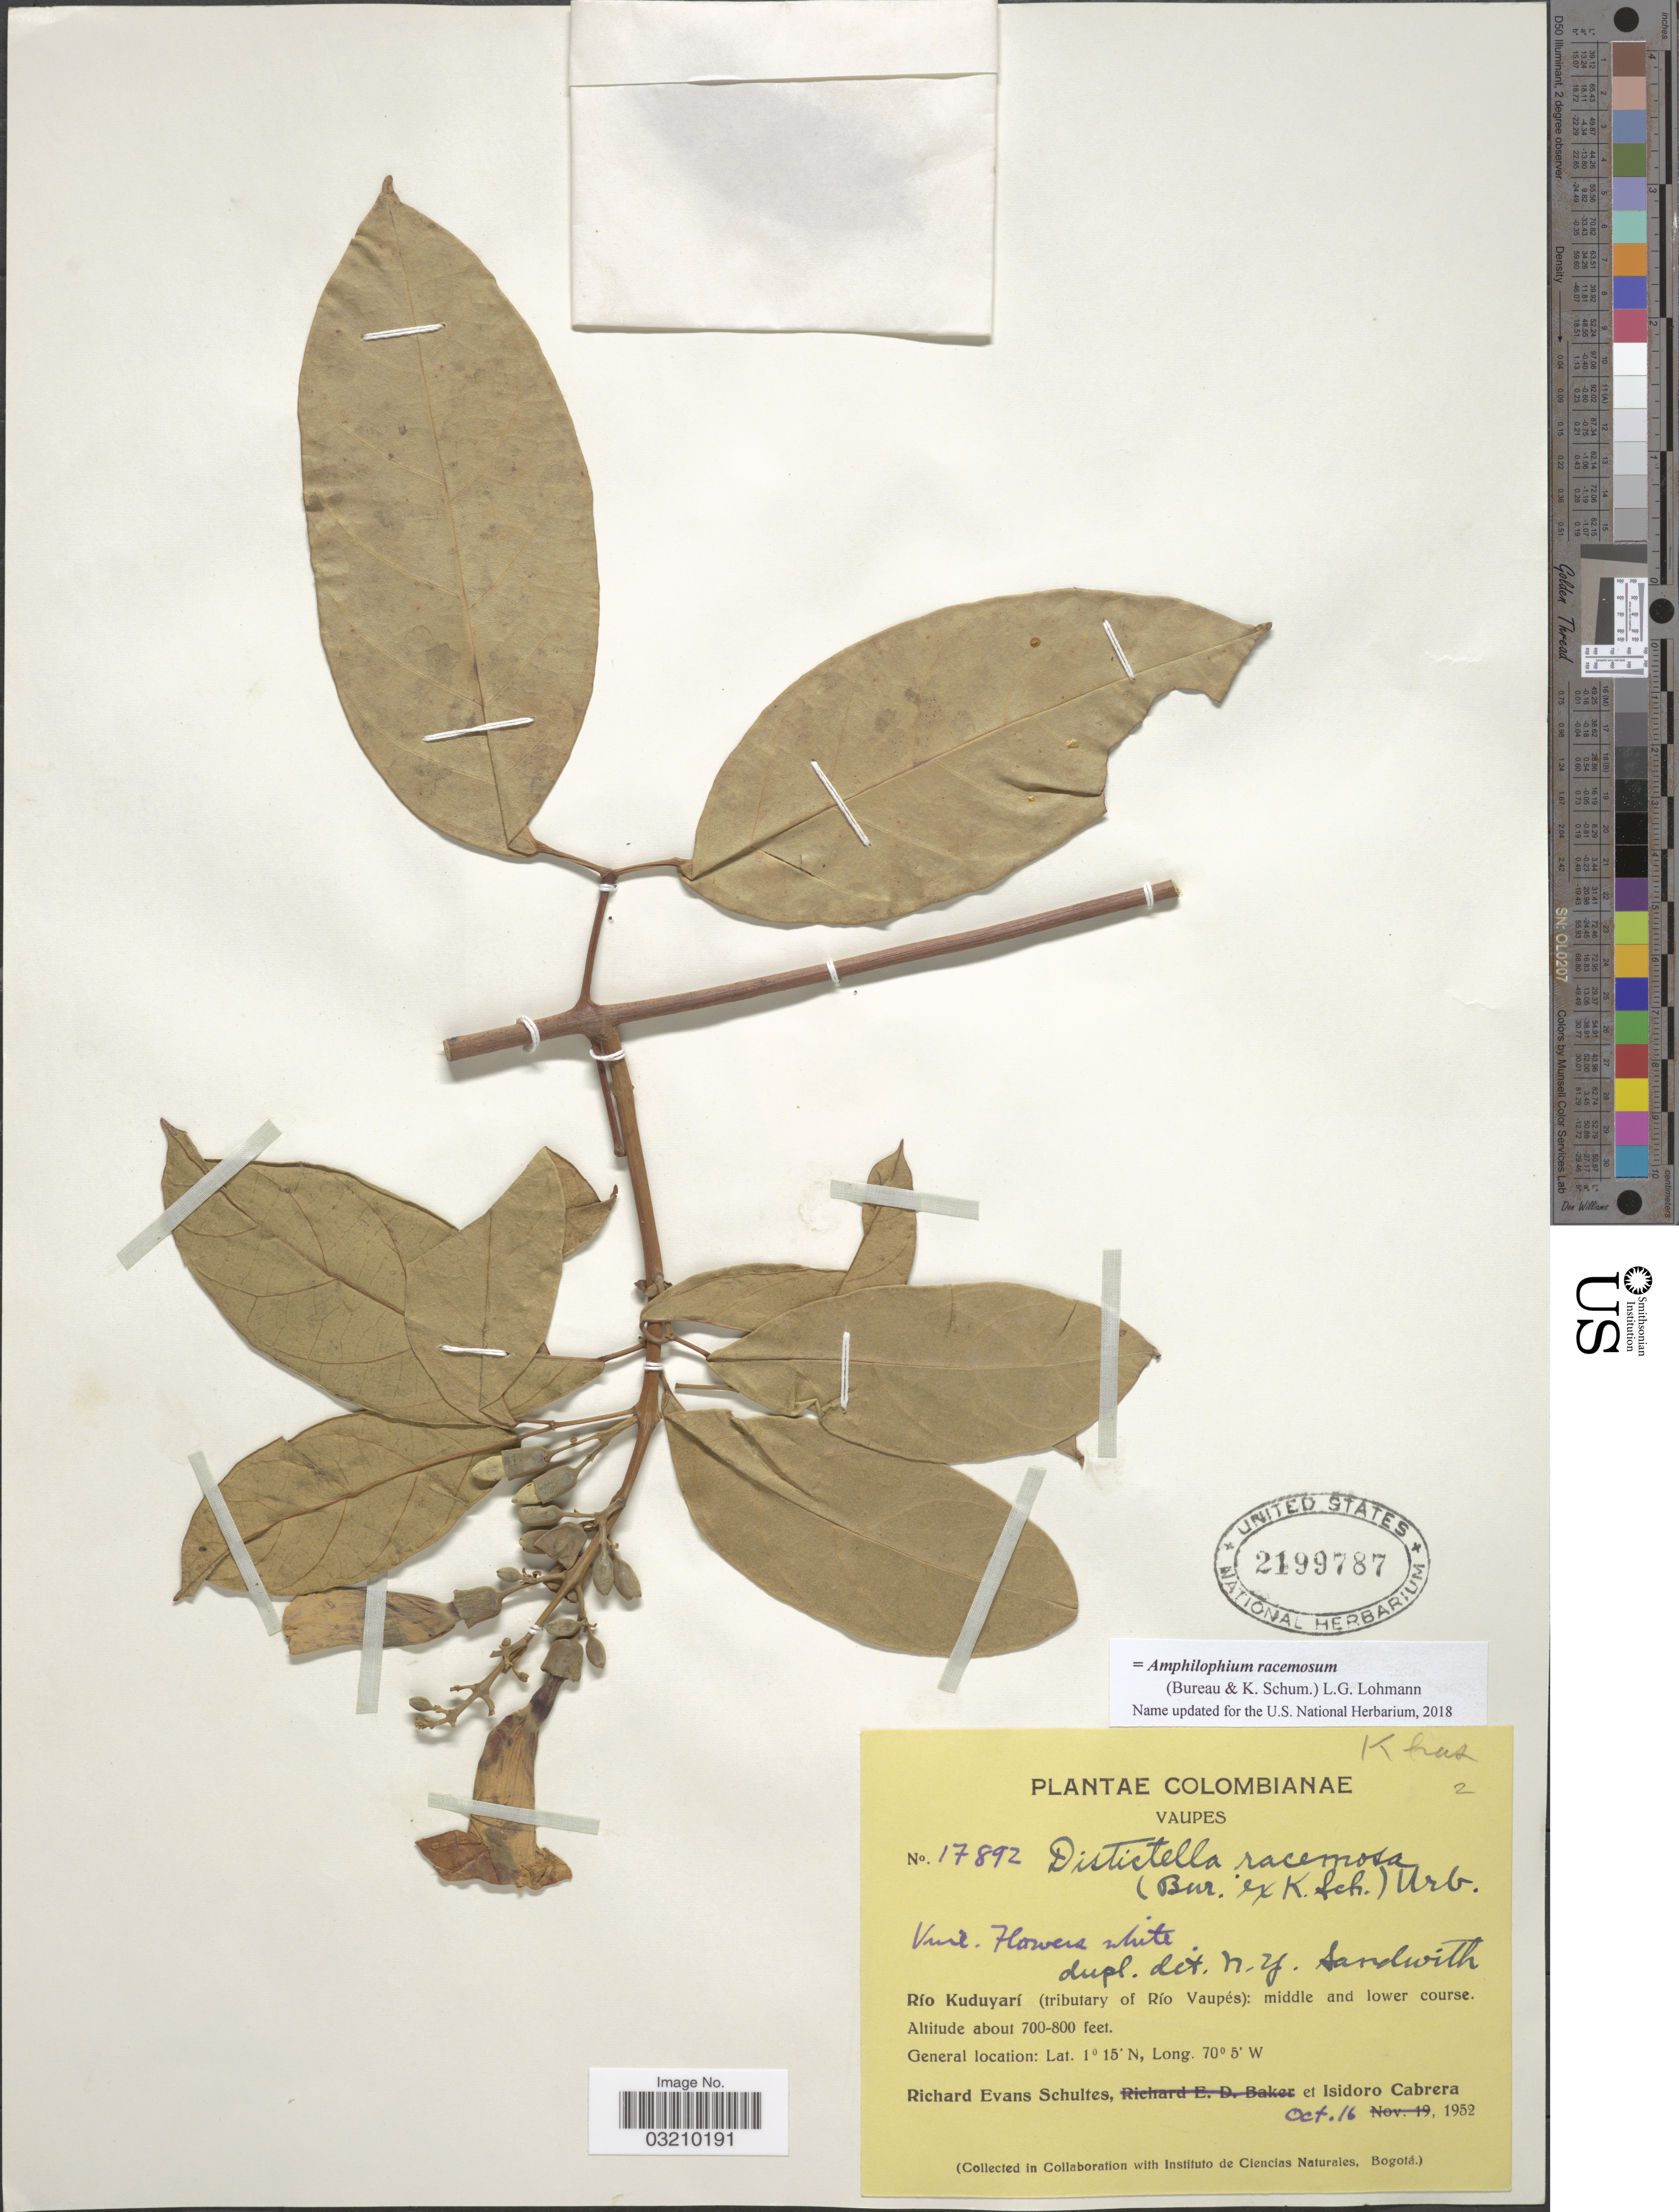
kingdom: Plantae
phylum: Tracheophyta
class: Magnoliopsida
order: Lamiales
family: Bignoniaceae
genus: Amphilophium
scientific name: Amphilophium racemosum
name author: (Bureau & K. Schum.) L.G. Lohmann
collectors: R. E. Schultes & I. Cabrera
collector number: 17892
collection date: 1952-10-16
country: Colombia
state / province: Vaupés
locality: Río Kuduyarí (tributary of Río Vaupés): middle and lower course.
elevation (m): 213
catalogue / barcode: US 2199787